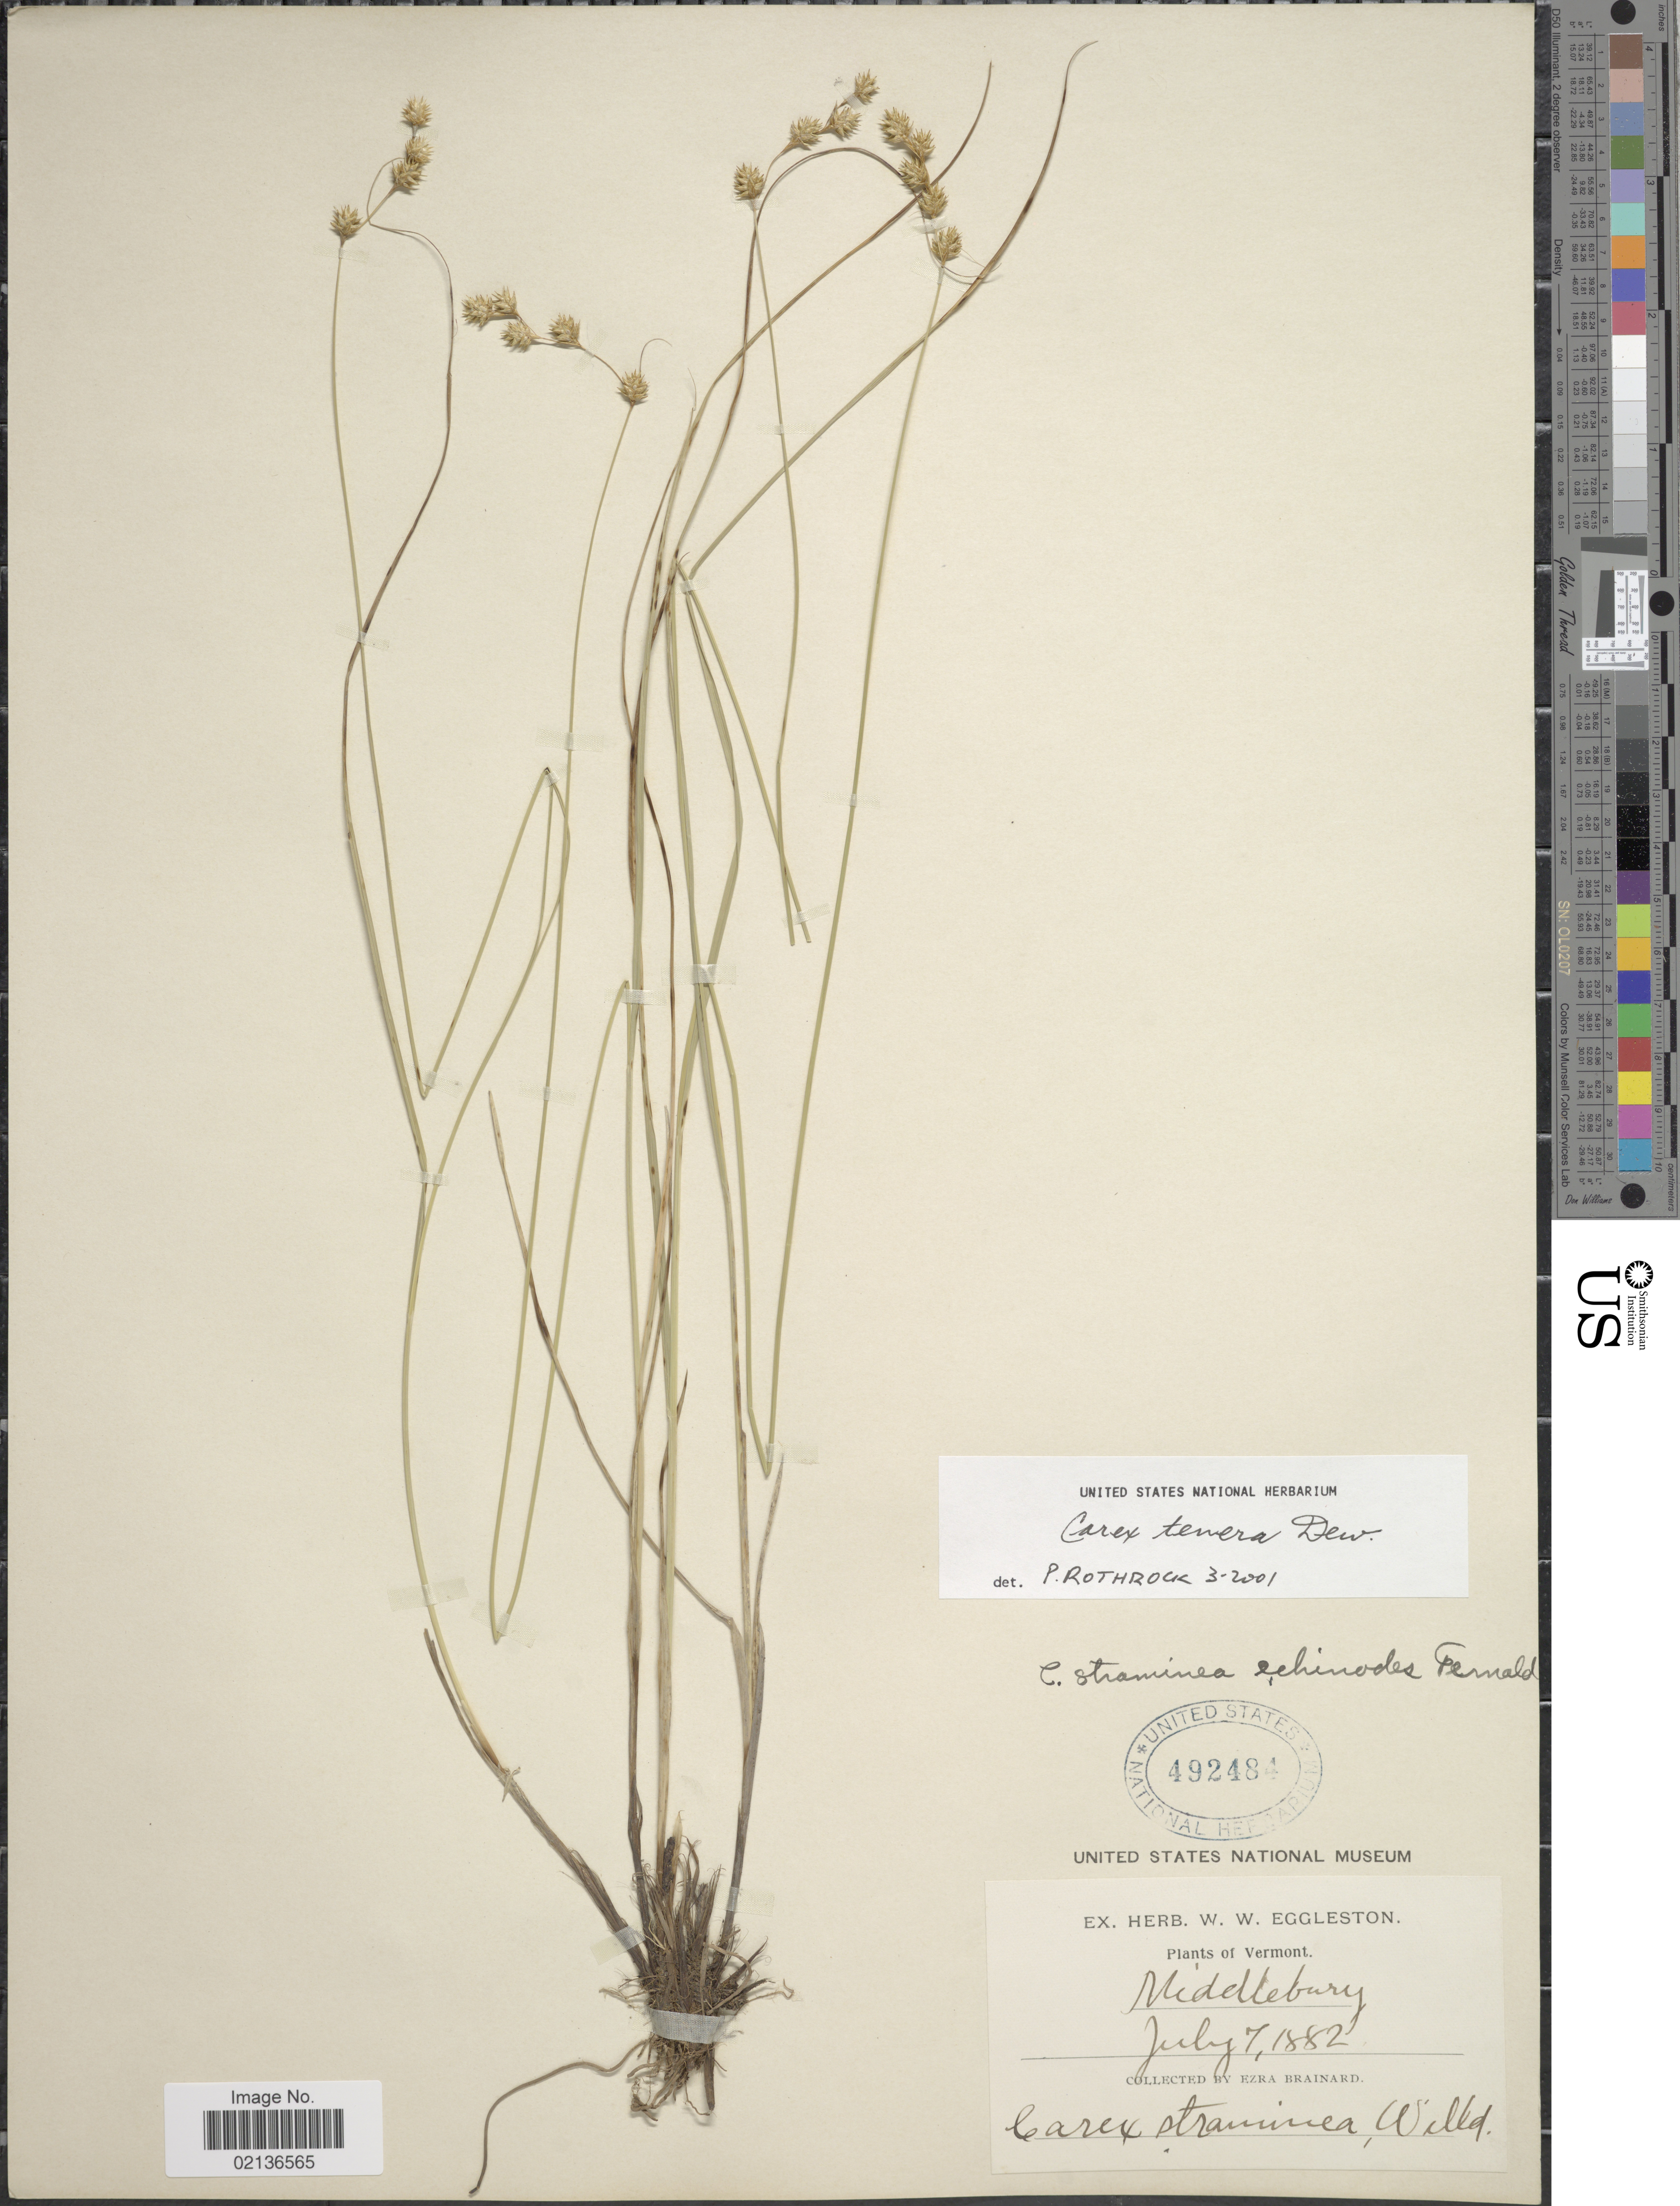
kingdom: Plantae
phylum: Tracheophyta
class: Liliopsida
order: Poales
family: Cyperaceae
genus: Carex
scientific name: Carex tenera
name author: Dewey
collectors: E. Brainard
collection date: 1882-07-07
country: United States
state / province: Vermont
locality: Middlebury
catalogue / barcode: US 492484